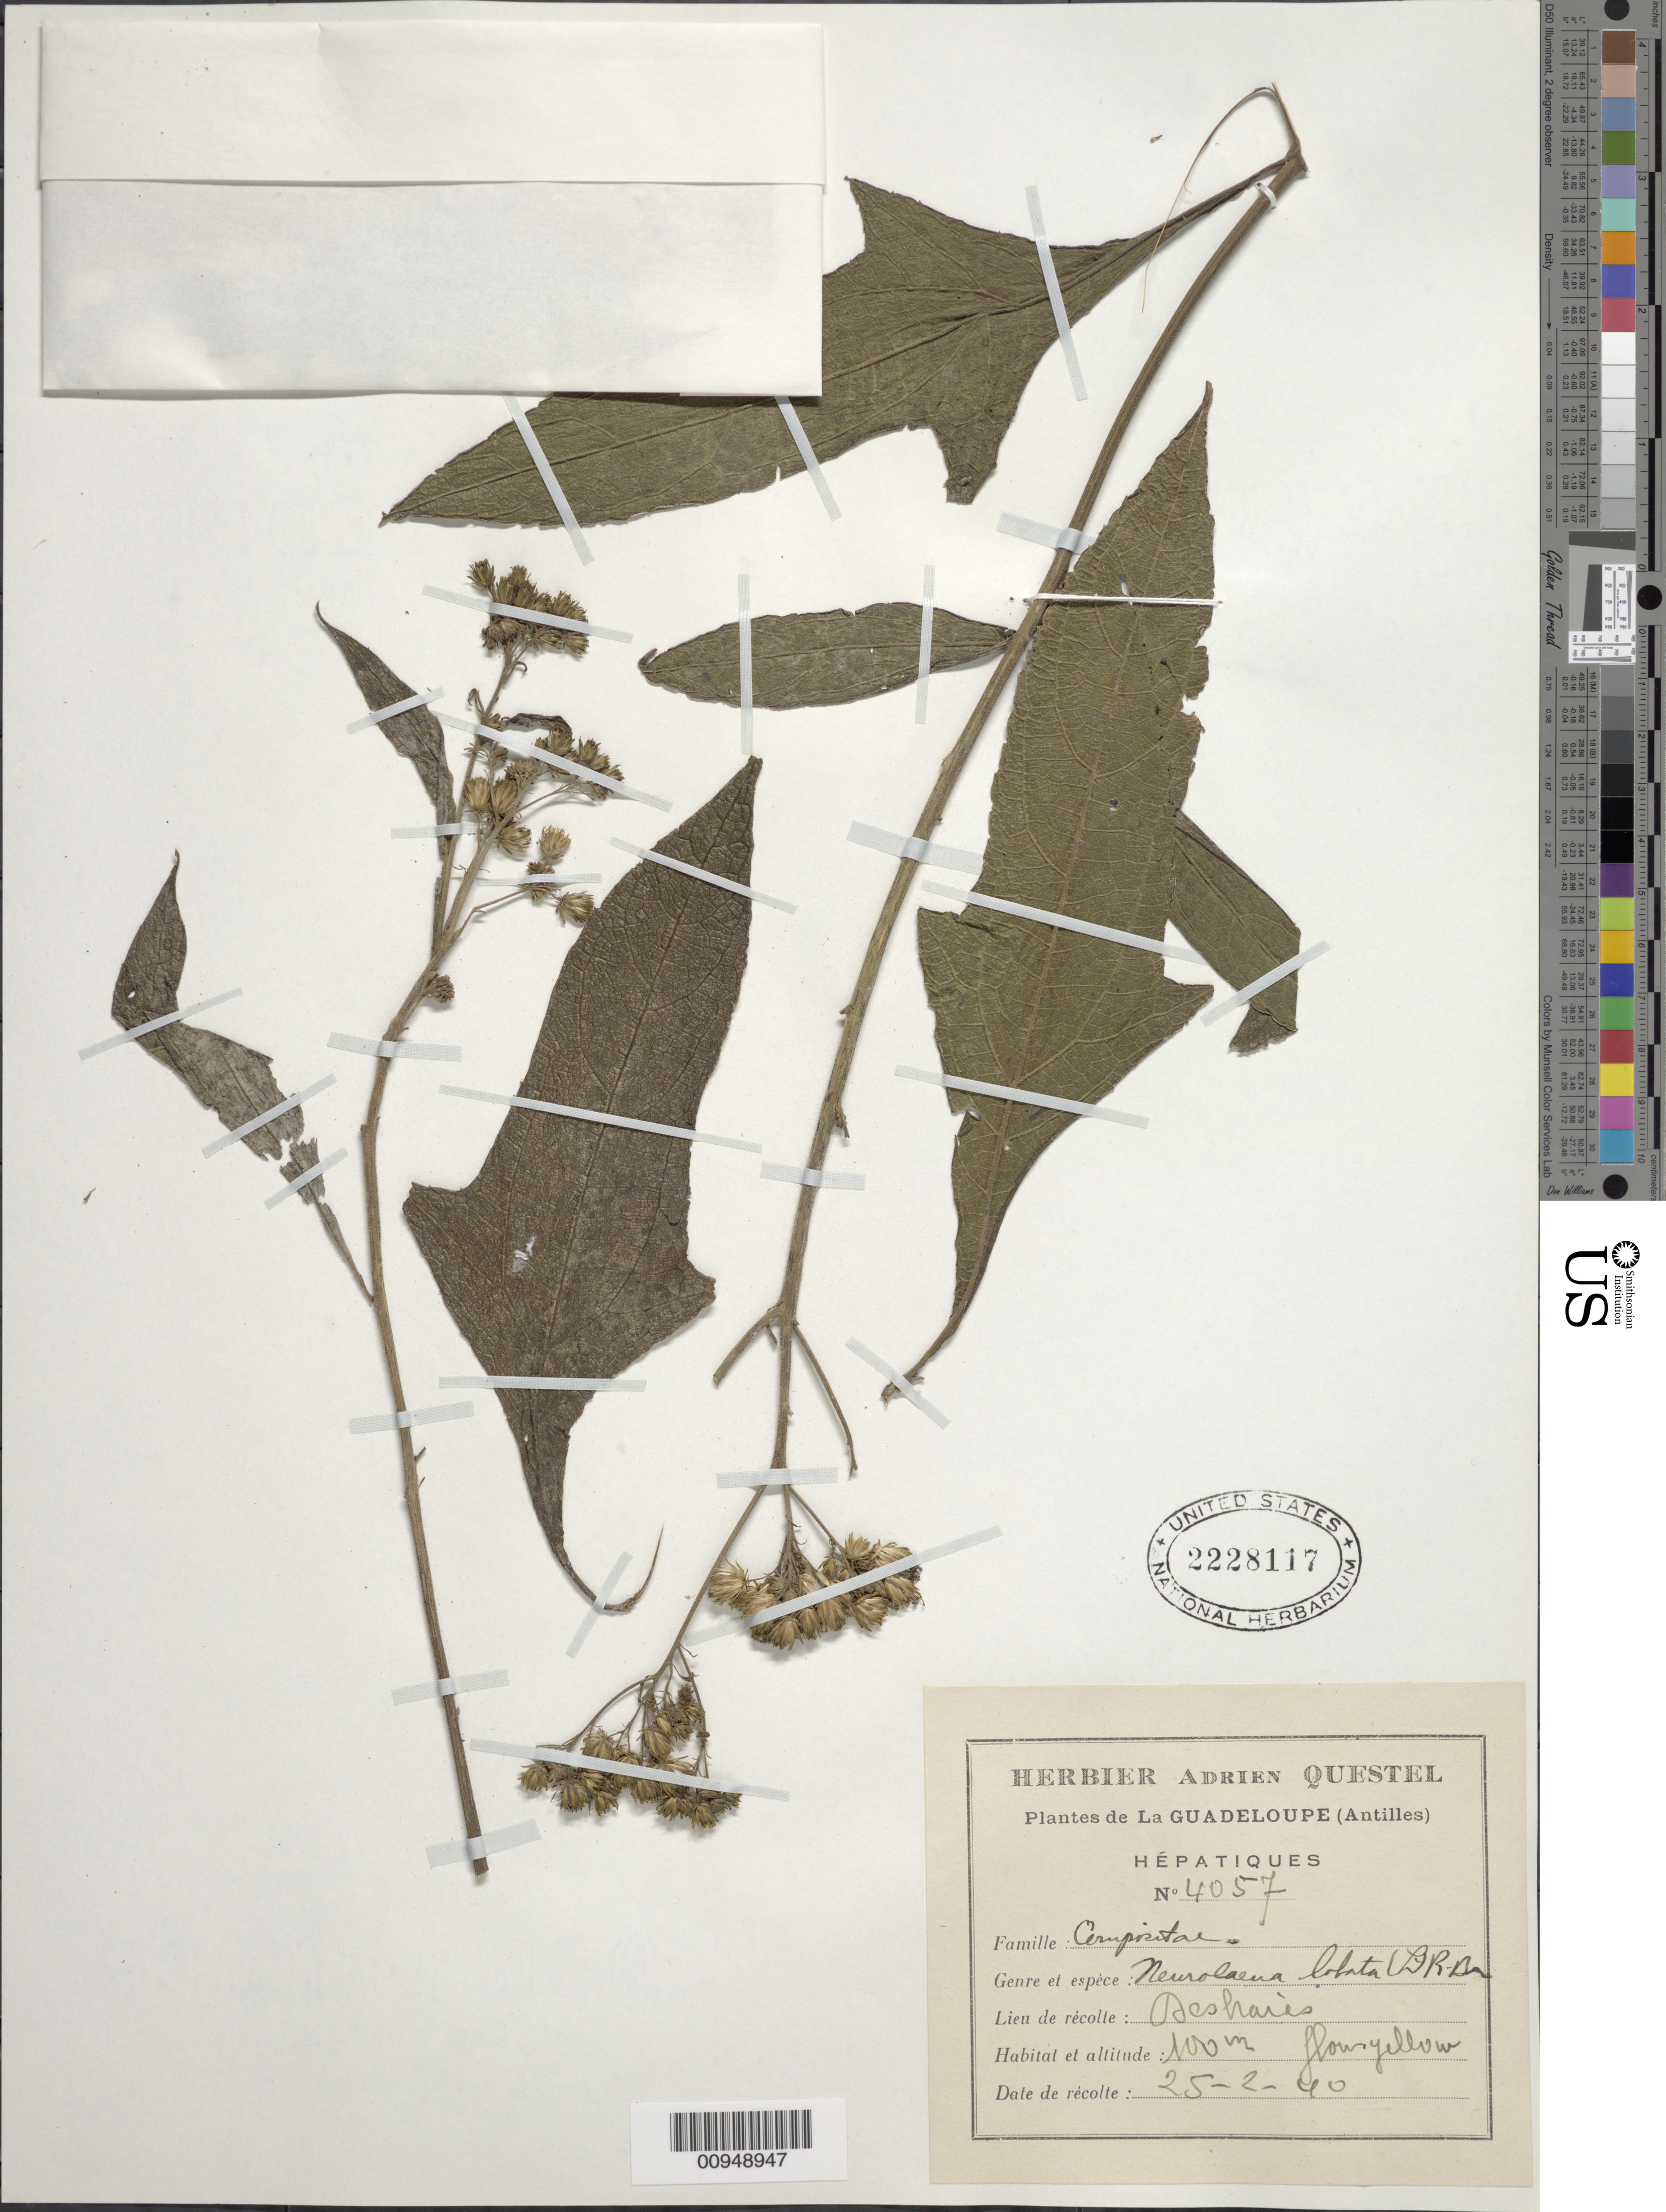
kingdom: Plantae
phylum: Tracheophyta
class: Magnoliopsida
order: Asterales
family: Asteraceae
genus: Neurolaena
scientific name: Neurolaena lobata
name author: (L.) R. Br. ex Cass.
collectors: A. Questel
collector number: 4057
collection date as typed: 25 Feb 1940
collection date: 1940-02-25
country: Guadeloupe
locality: Desharis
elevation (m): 100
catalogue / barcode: US 2228117